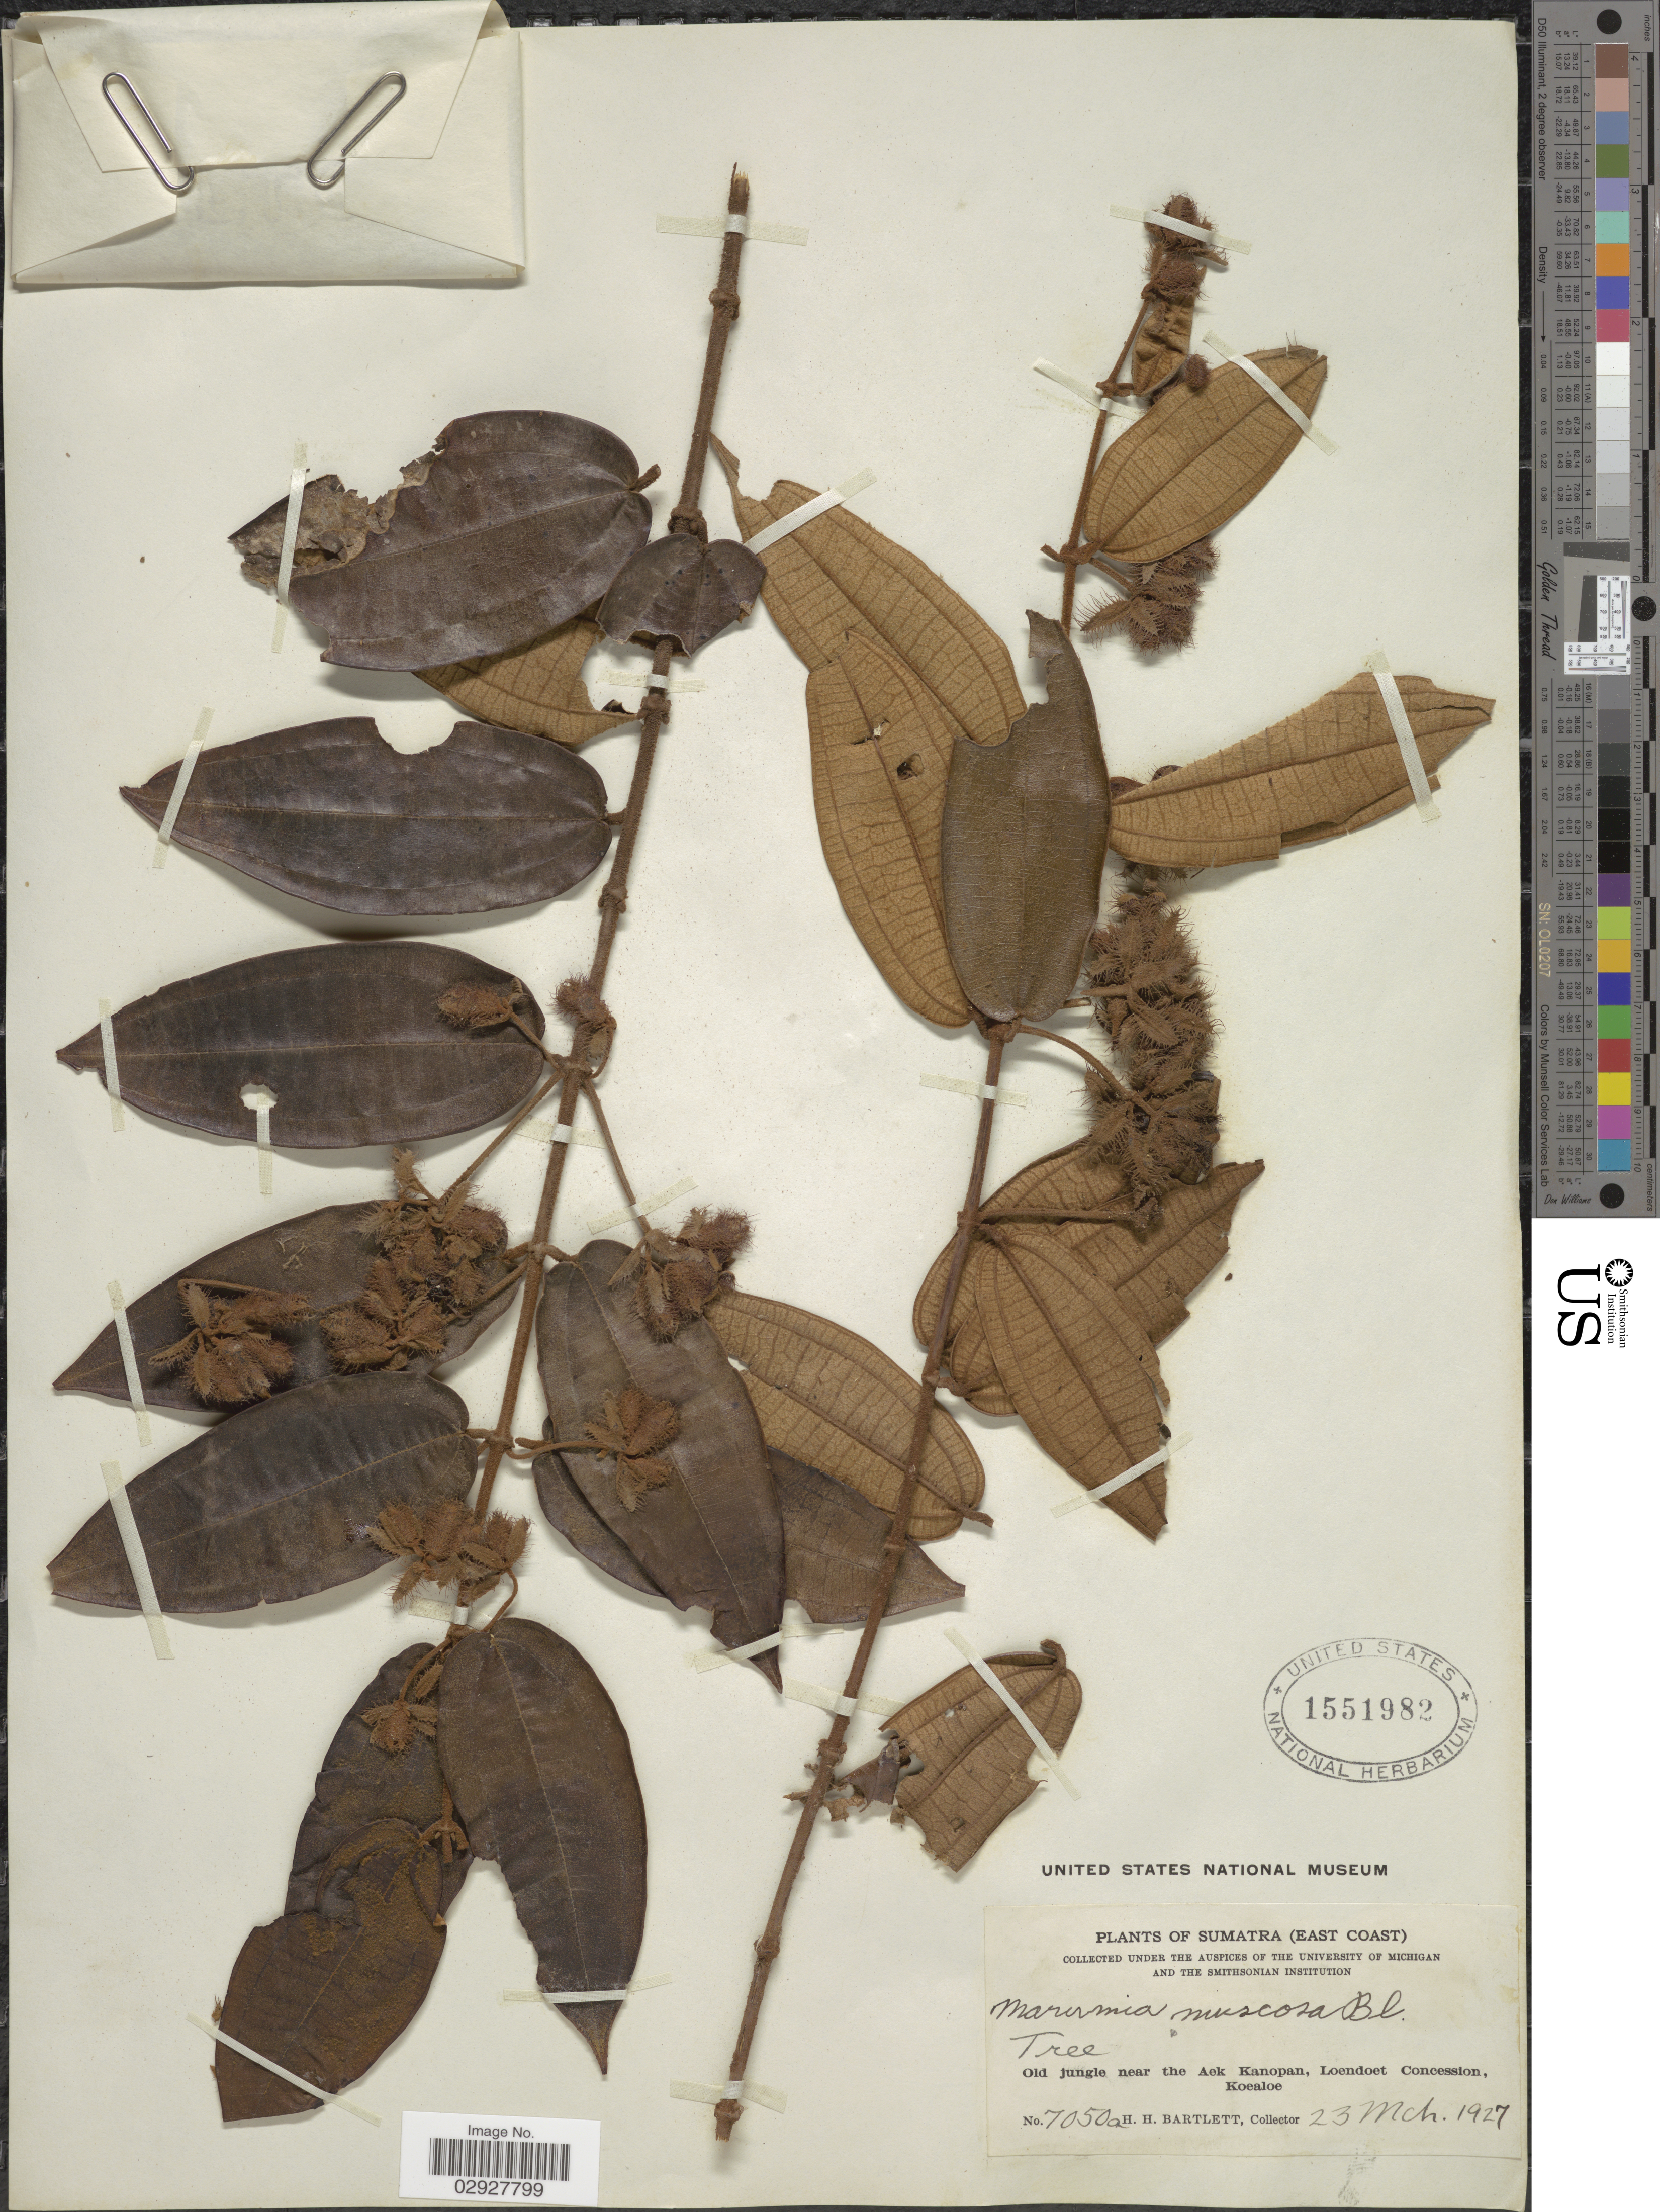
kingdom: Plantae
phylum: Tracheophyta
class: Magnoliopsida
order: Myrtales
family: Melastomataceae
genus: Macrolenes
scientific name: Macrolenes muscosa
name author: (Blume) Bakh. f.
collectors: H. H. Bartlett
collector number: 7050a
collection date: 1927-03-23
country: Indonesia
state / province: Sumatra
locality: (East Coast). Old jungle near the Aek Kanopan, Loendoet Concession, Koealoe.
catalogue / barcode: US 1551982